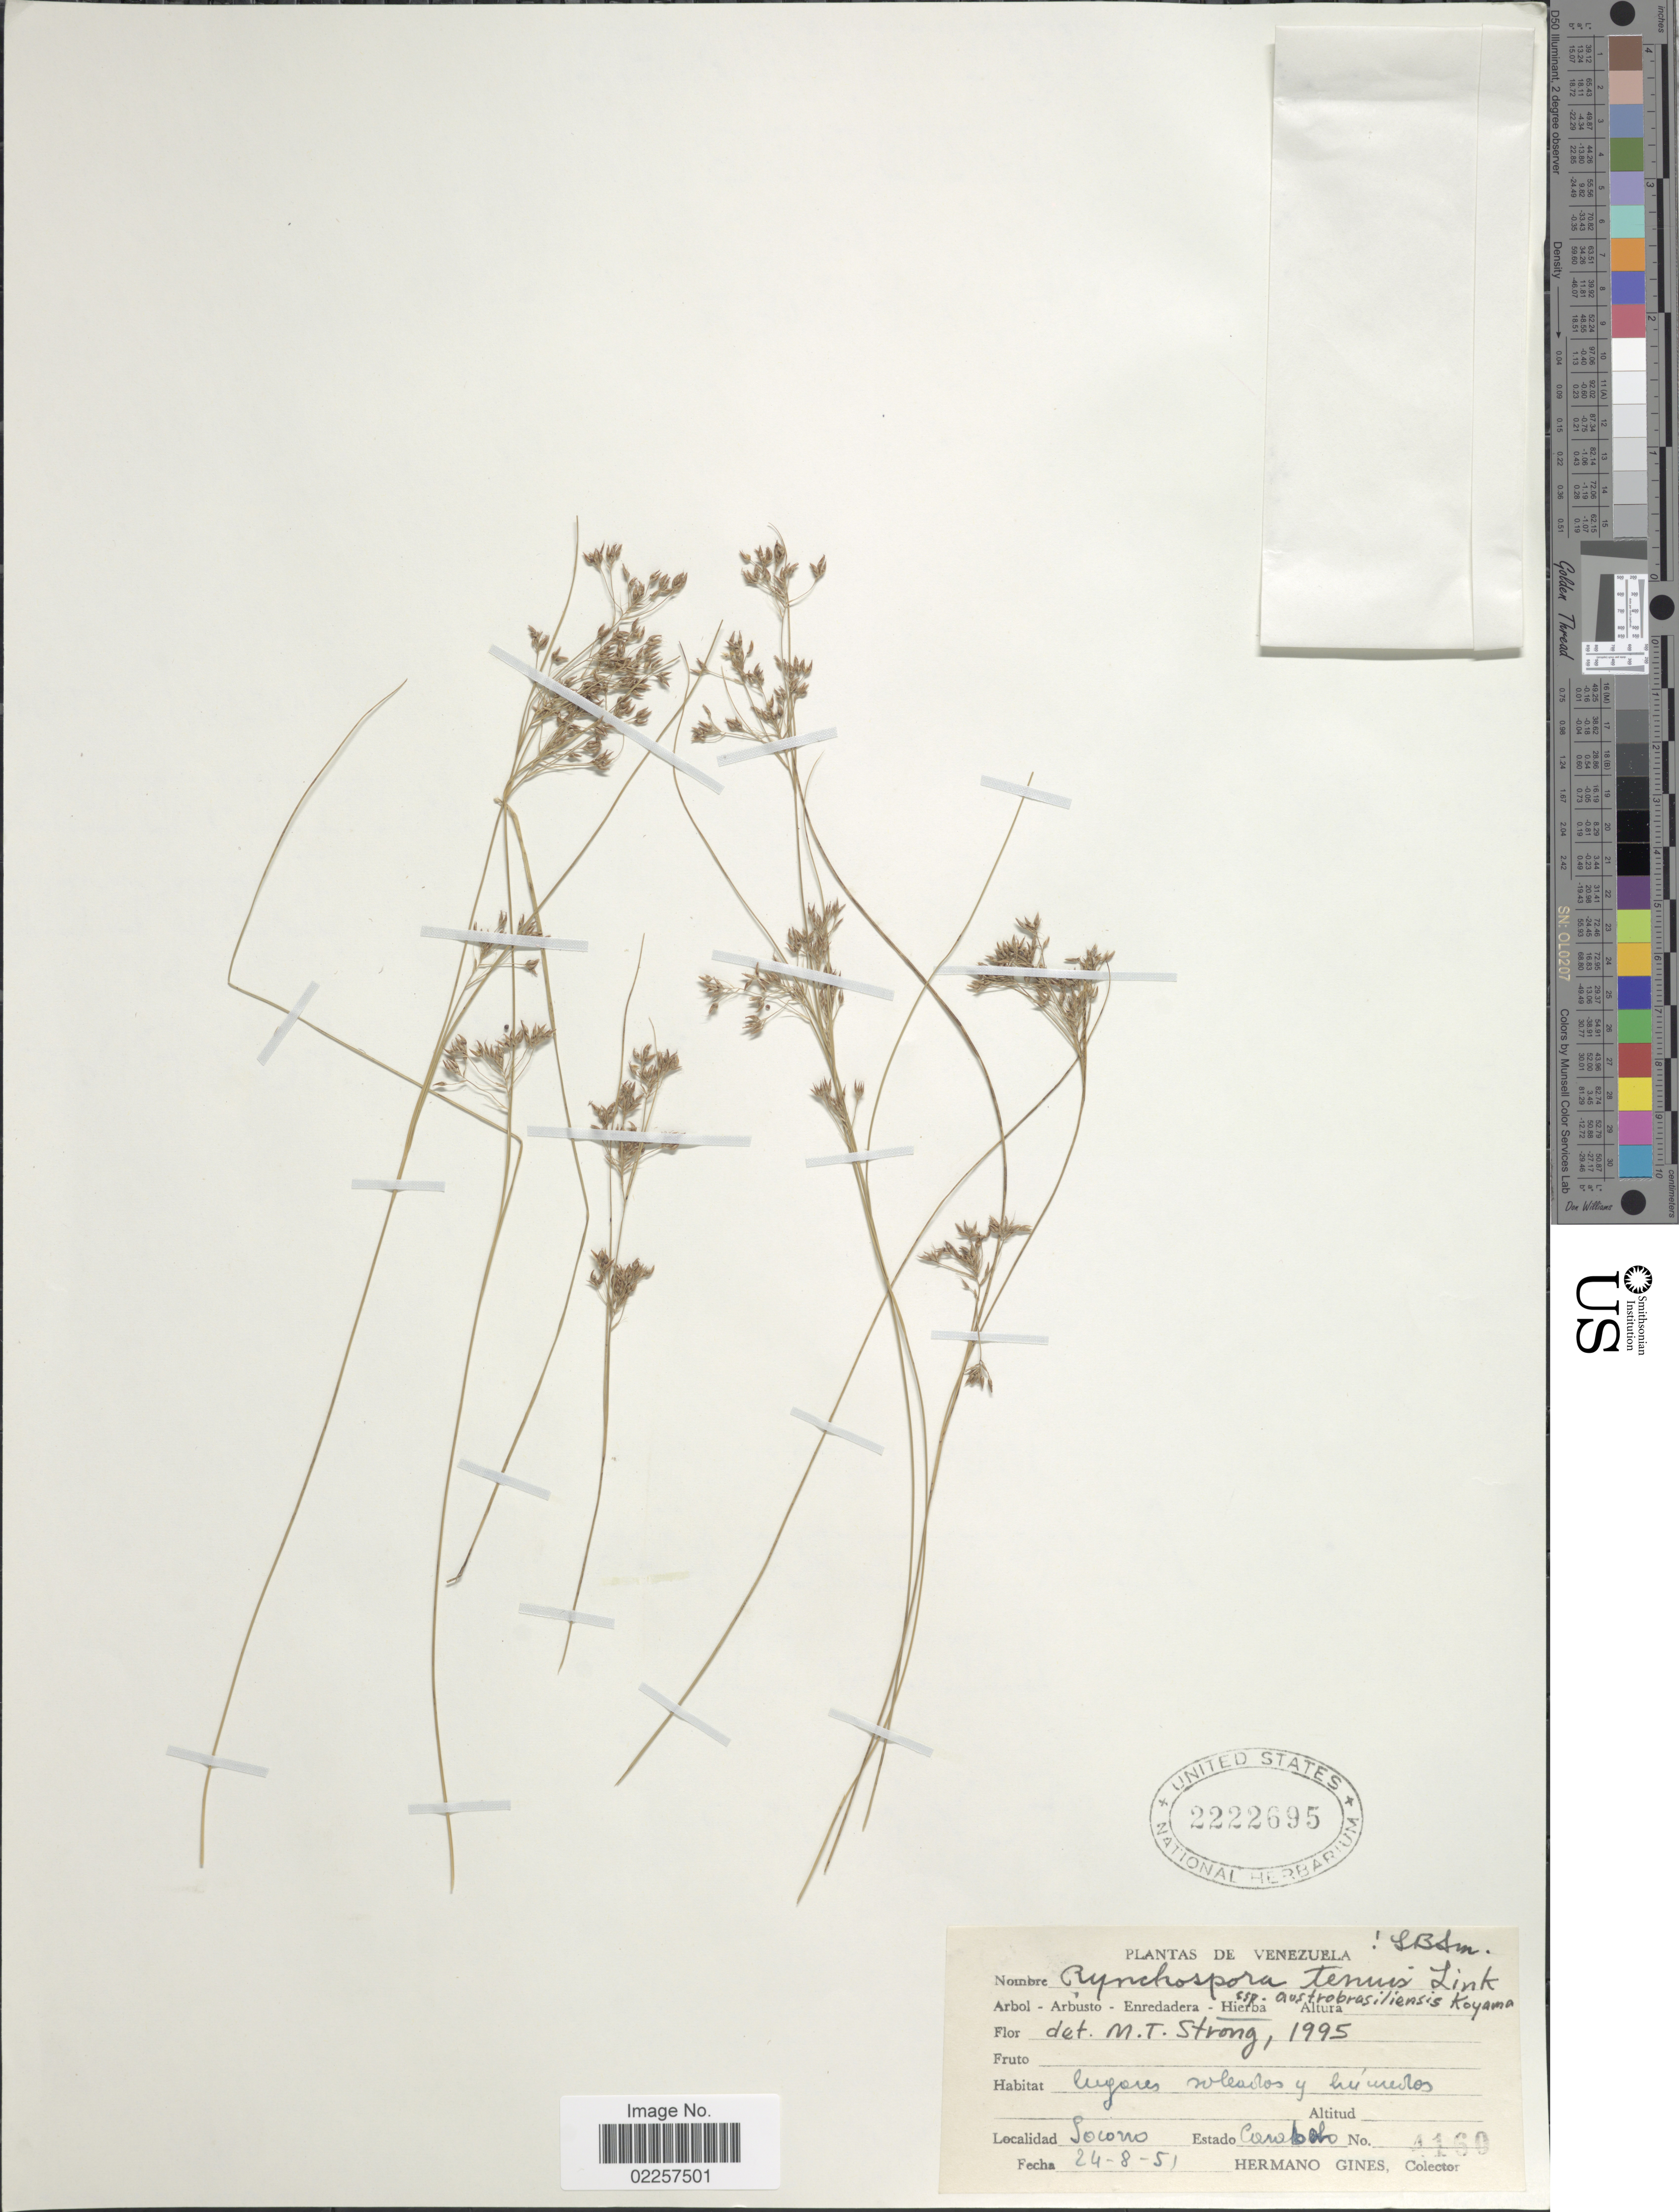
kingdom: Plantae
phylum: Tracheophyta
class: Liliopsida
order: Poales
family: Cyperaceae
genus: Rhynchospora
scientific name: Rhynchospora tenuis subsp. austro-brasiliensis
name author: T. Koyama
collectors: Bro. Gines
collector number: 4160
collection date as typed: Transcribed d/m/y: 24/8/51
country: Venezuela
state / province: Carabobo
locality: Socono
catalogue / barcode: US 2222695